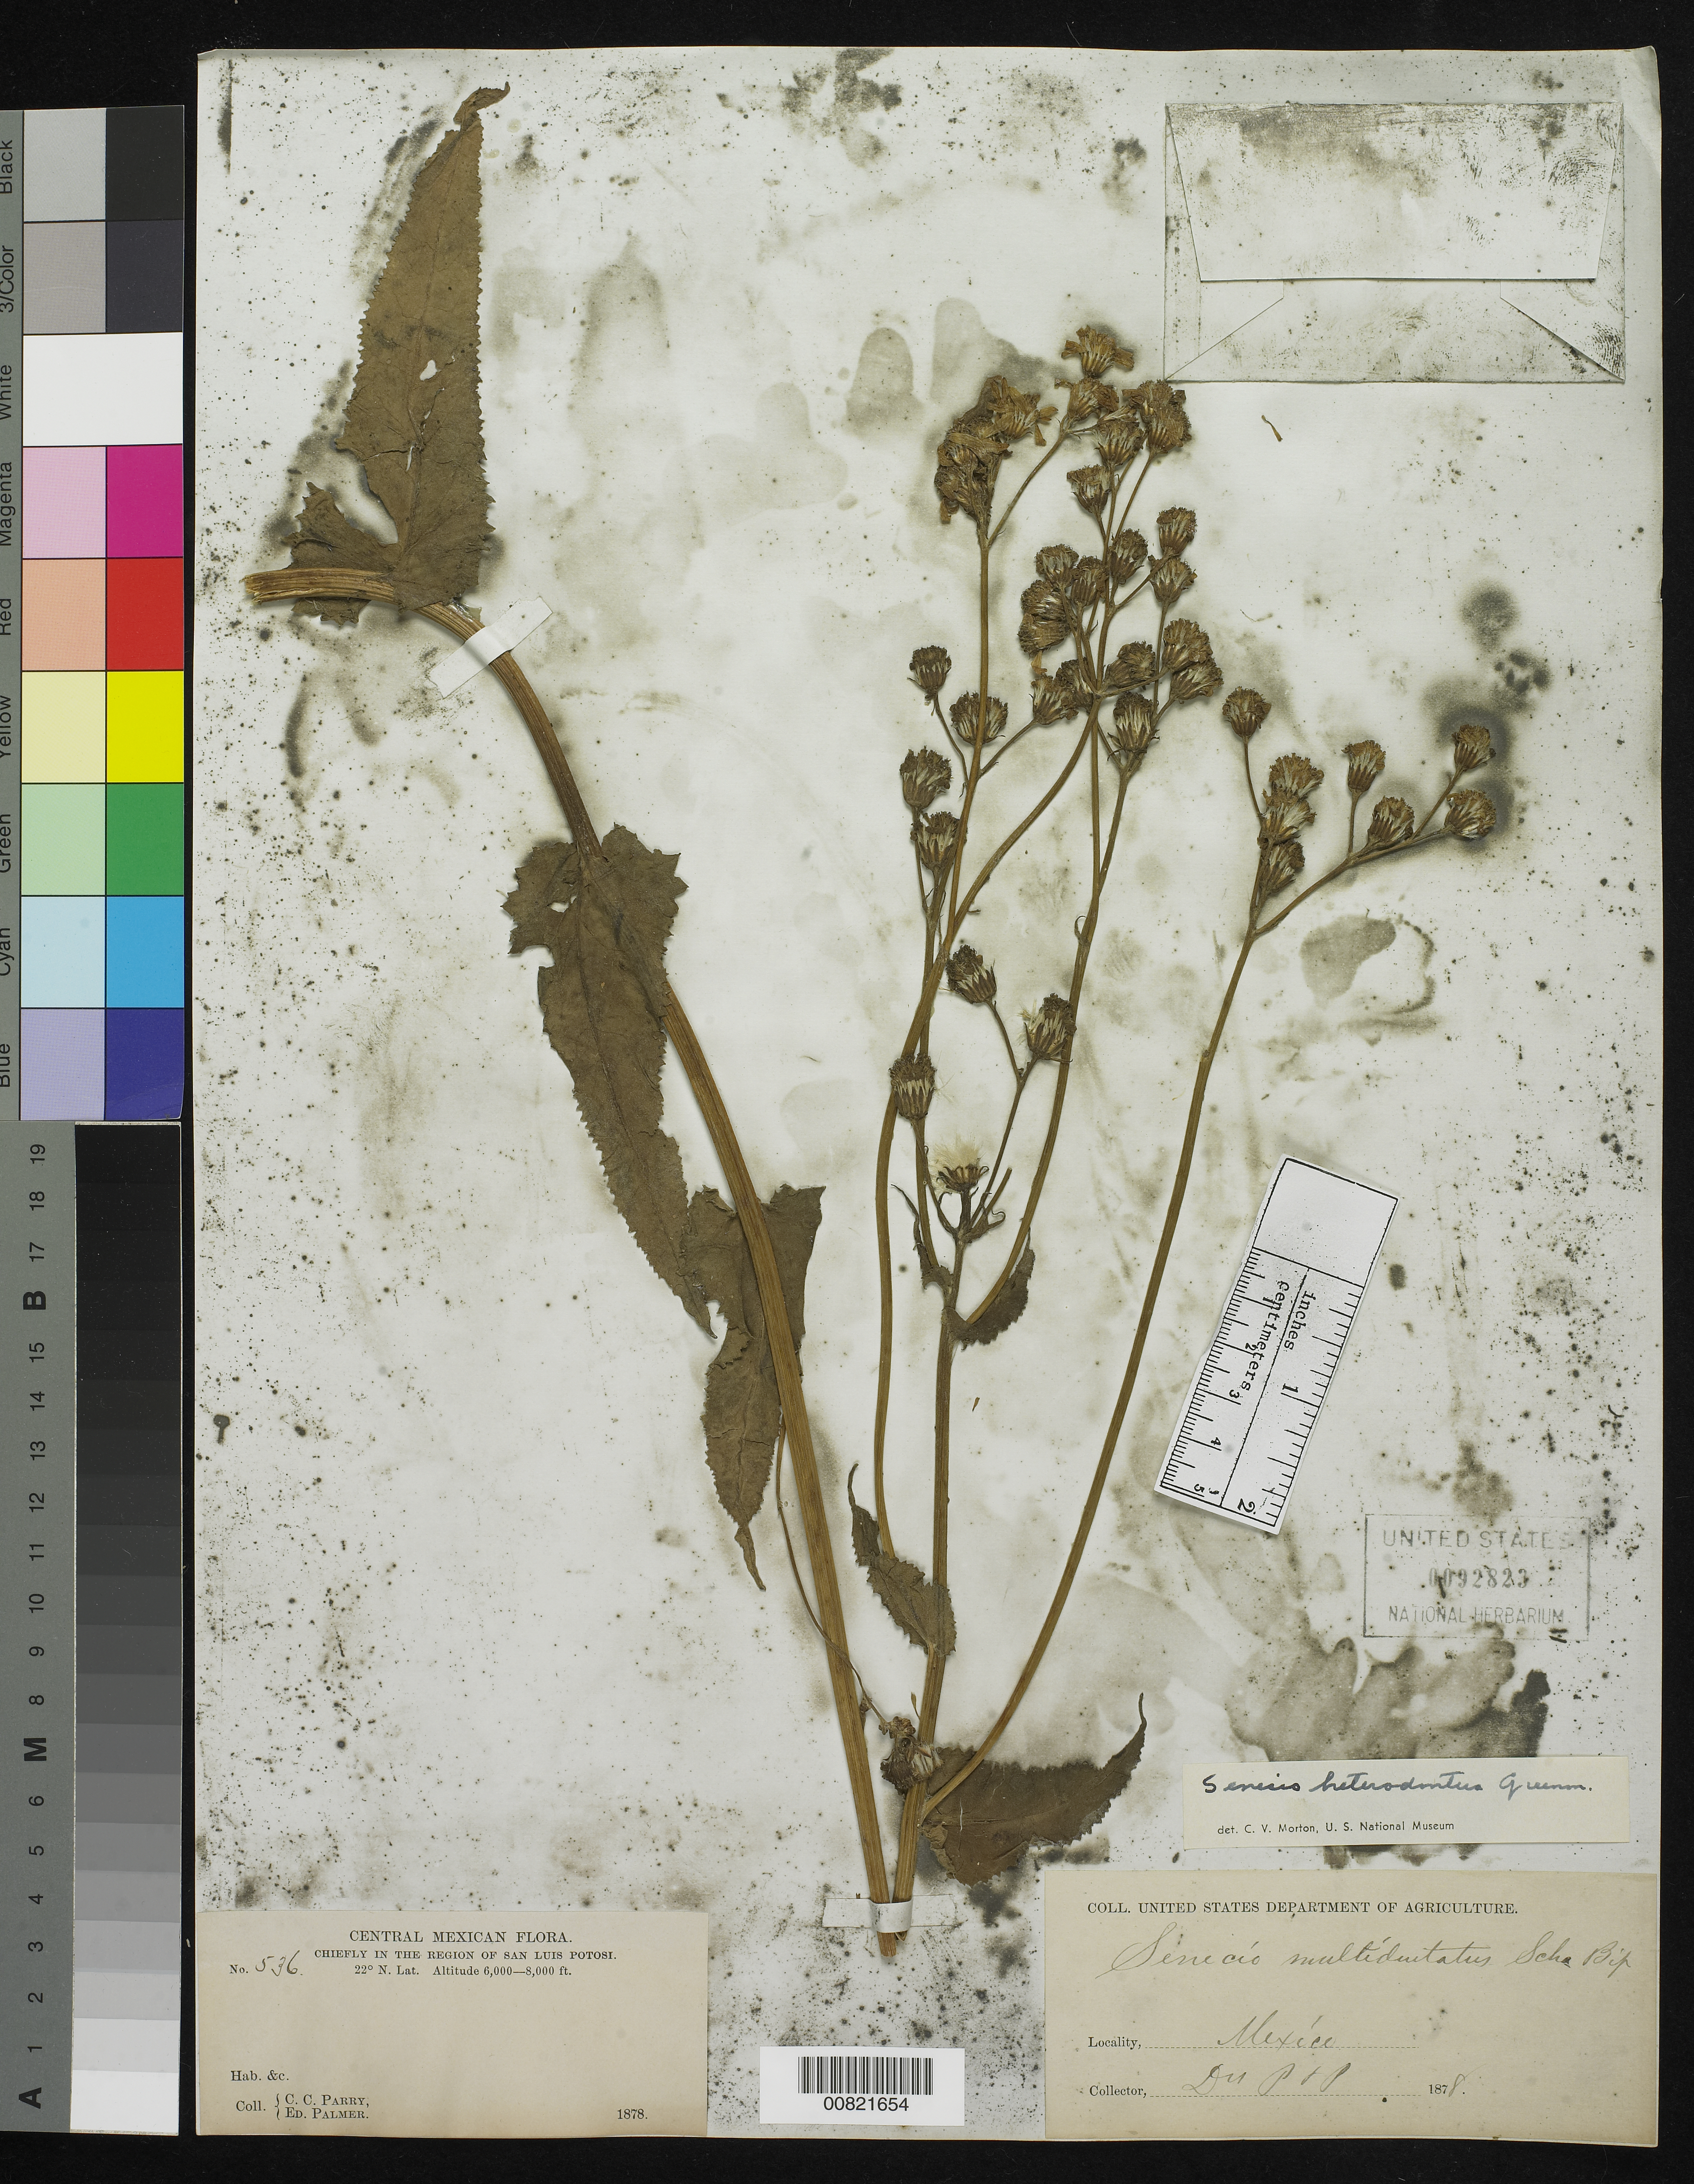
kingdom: Plantae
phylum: Tracheophyta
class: Magnoliopsida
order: Asterales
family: Asteraceae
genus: Senecio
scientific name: Senecio heterodontus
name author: Greenm.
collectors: C. C. Parry & E. Palmer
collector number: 536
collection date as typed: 1878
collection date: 1878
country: Mexico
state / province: San Luis Potosí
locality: Chiefly in the region of San Luis Potosí.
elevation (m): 1829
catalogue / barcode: US 92823